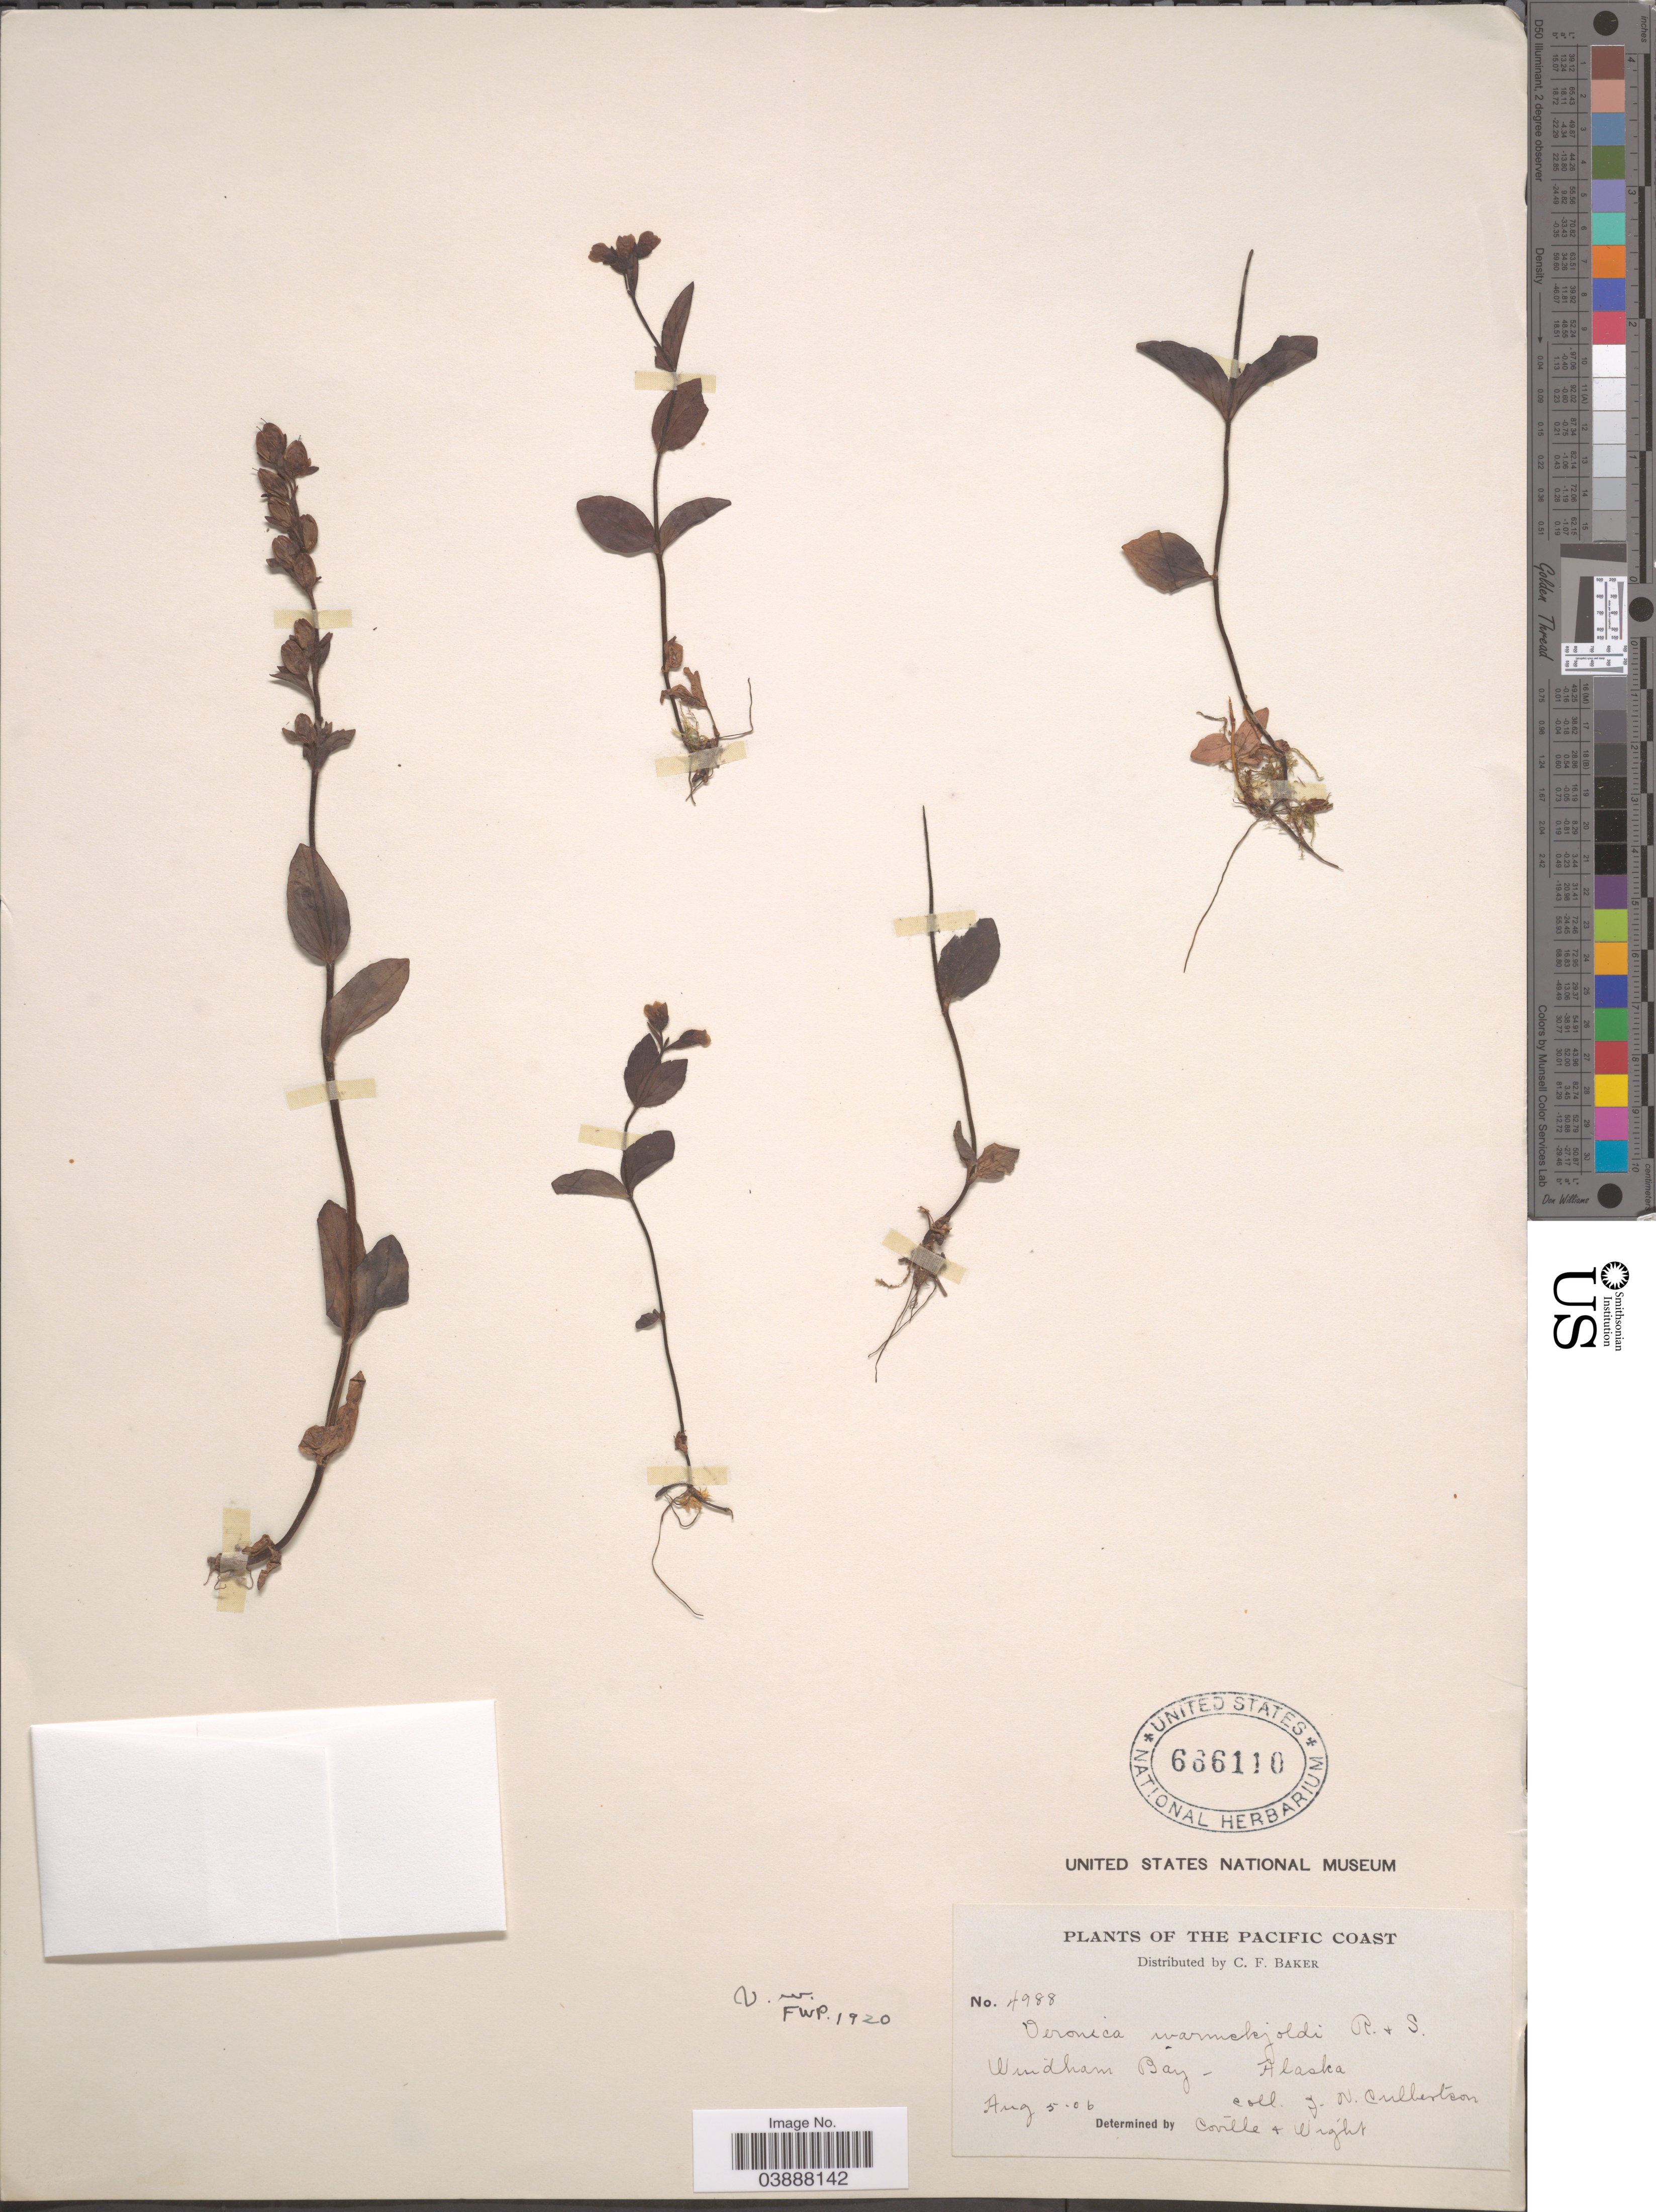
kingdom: Plantae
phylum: Tracheophyta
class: Magnoliopsida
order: Lamiales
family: Plantaginaceae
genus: Veronica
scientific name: Veronica wormskjoldii subsp. wormskjoldii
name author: Roem. & Schult.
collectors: J. Culbertson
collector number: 4988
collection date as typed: Transcribed d/m/y: 5/8/6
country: United States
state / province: Alaska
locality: Pacific Coast. Windham Bay.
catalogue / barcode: US 666110